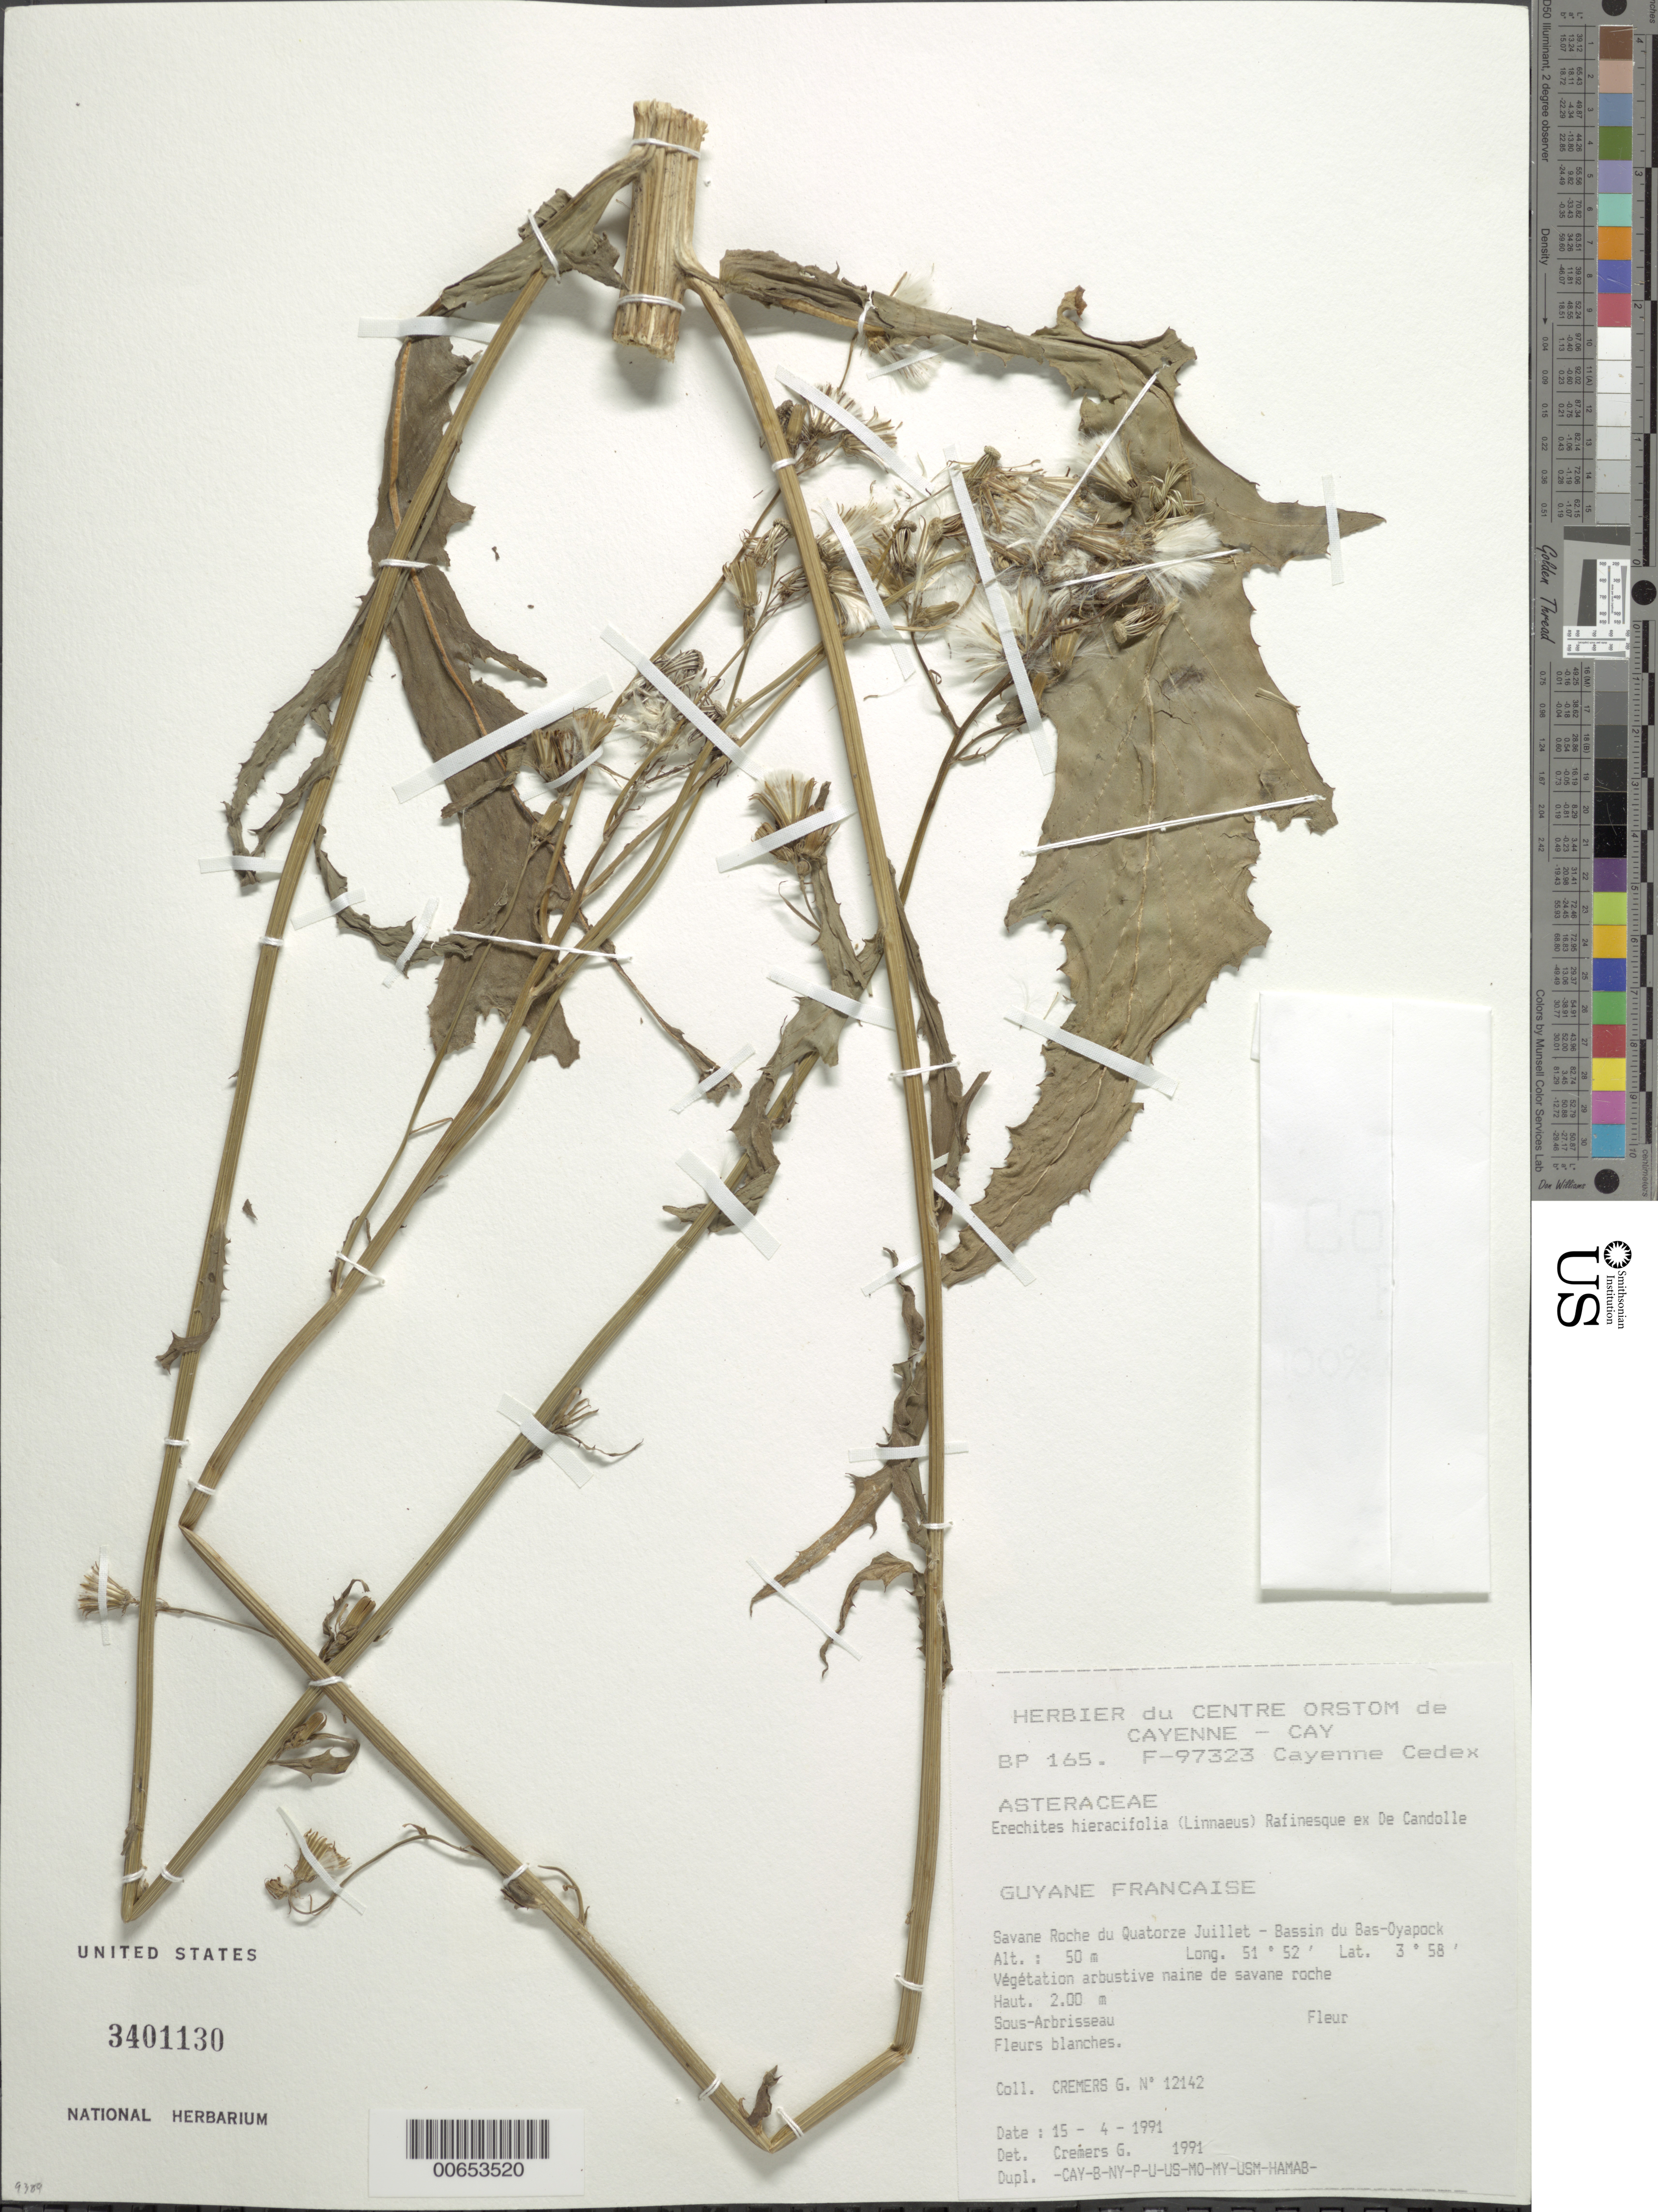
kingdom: Plantae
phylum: Tracheophyta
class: Magnoliopsida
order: Asterales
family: Asteraceae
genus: Erechtites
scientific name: Erechtites hieraciifolius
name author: (L.) Raf. ex DC.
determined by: Pruski, J. F.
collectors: G. Cremers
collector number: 12142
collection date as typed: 15-Apr-91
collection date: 1991-04-15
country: French Guiana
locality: Savane Roche du Quatorze Juillet, Bassin du Bas-Oyapock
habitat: Végétation arbustive naine de savane roche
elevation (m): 50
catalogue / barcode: US 3401130